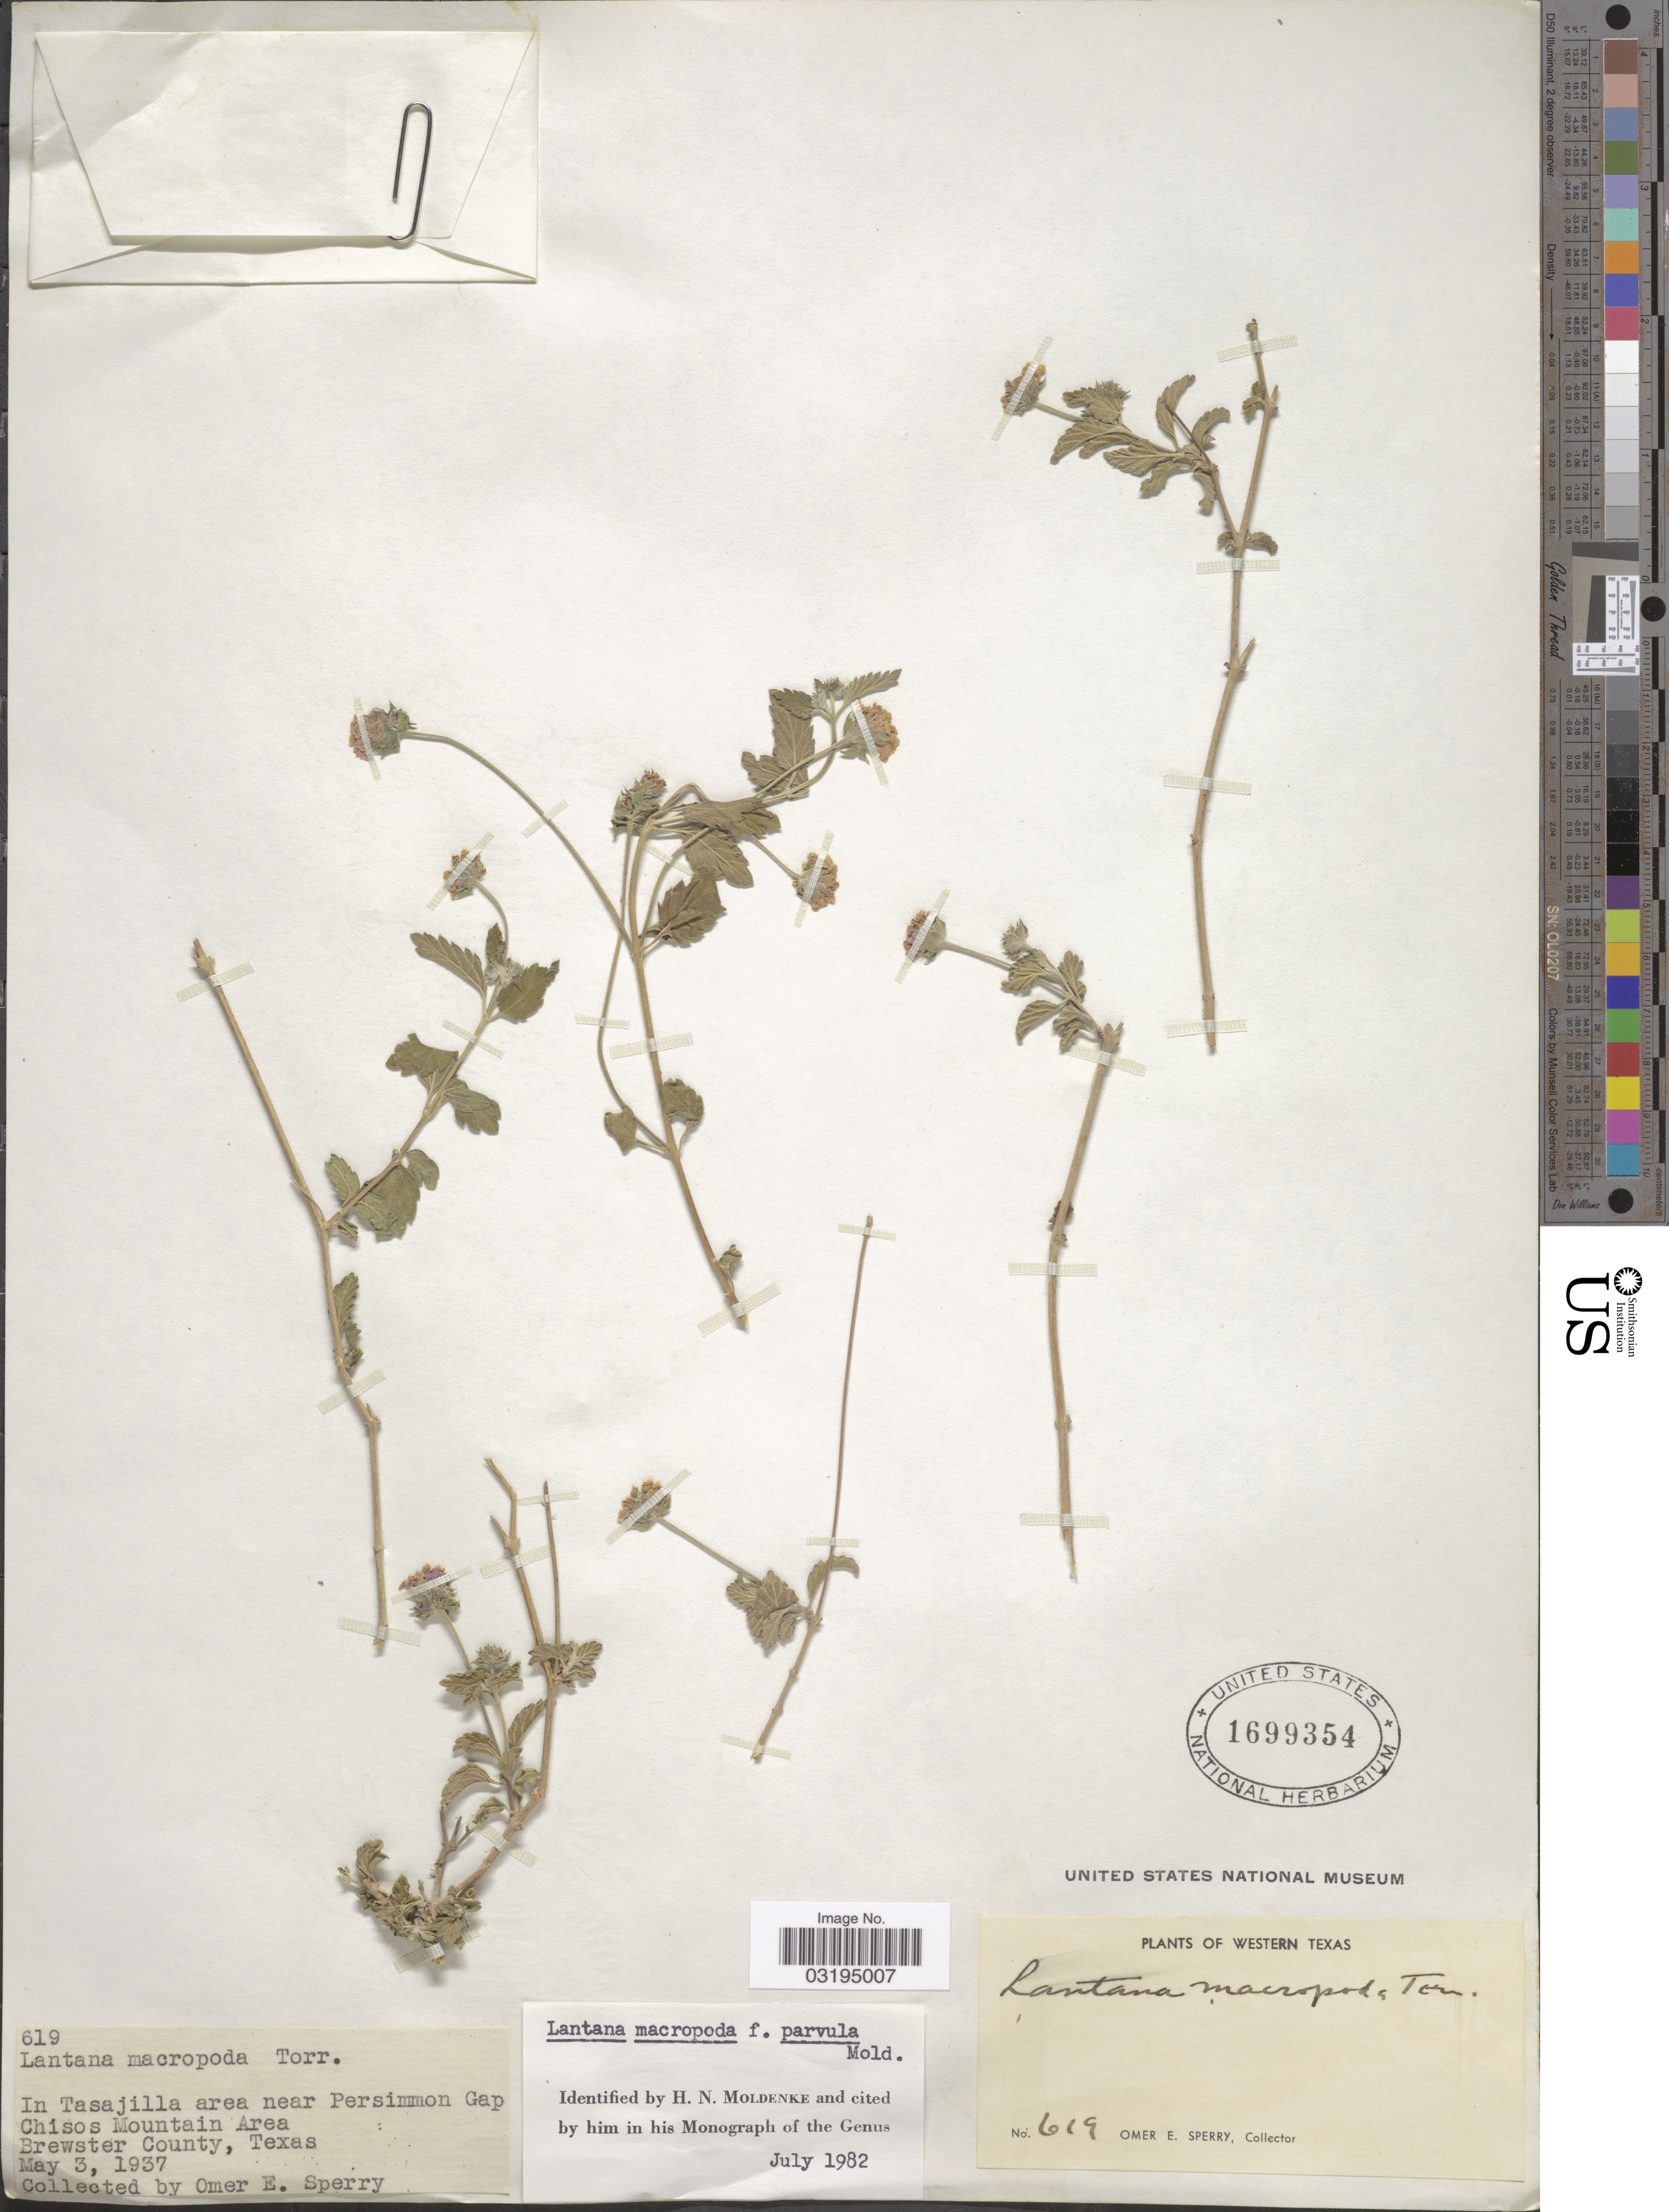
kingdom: Plantae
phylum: Tracheophyta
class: Magnoliopsida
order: Lamiales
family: Verbenaceae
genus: Lantana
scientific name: Lantana macropoda f. parvula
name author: Moldenke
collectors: O. E. Sperry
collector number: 619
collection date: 1937-05-03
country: United States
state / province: Texas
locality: In Tasajilla area near Persimmon Gap, Chisos Mountain Area, Brewster County, Western Texas.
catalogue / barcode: US 1699354